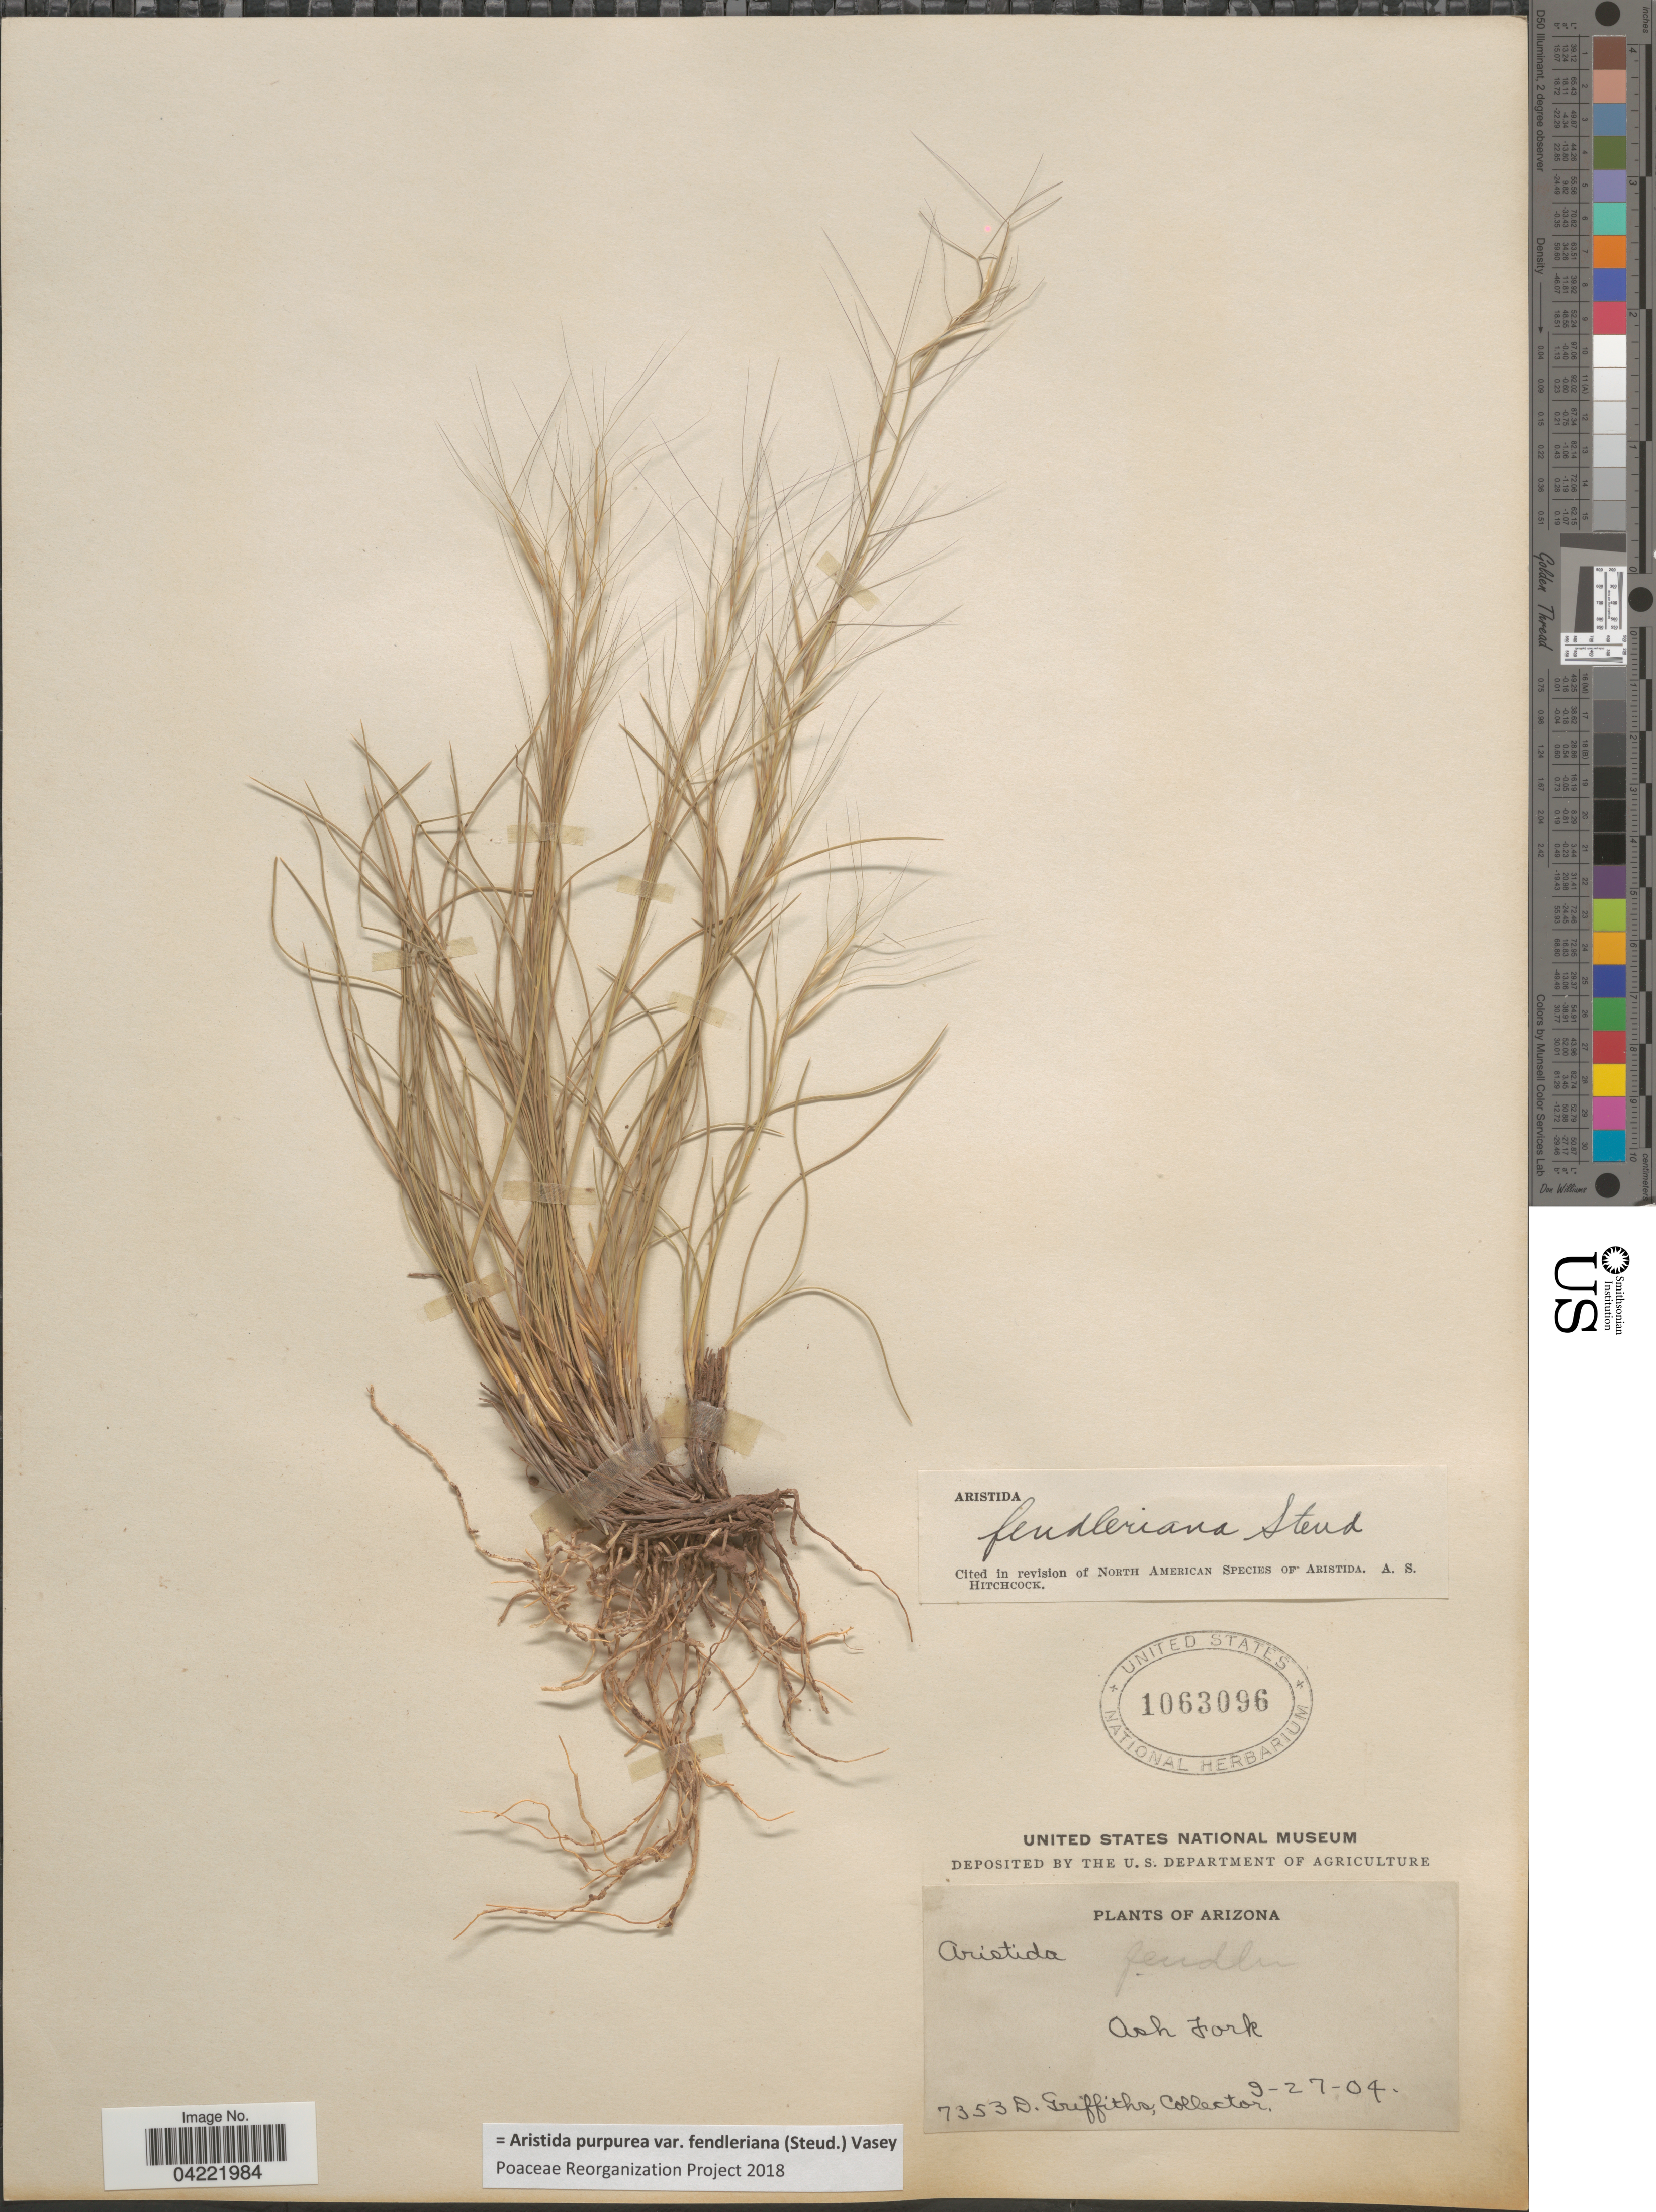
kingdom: Plantae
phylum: Tracheophyta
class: Liliopsida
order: Poales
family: Poaceae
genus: Aristida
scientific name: Aristida purpurea var. fendleriana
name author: (Steud.) Vasey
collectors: D. Griffiths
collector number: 7353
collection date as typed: Transcribed d/m/y: 27/9/4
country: United States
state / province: Arizona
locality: Ash Fork.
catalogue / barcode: US 1063096